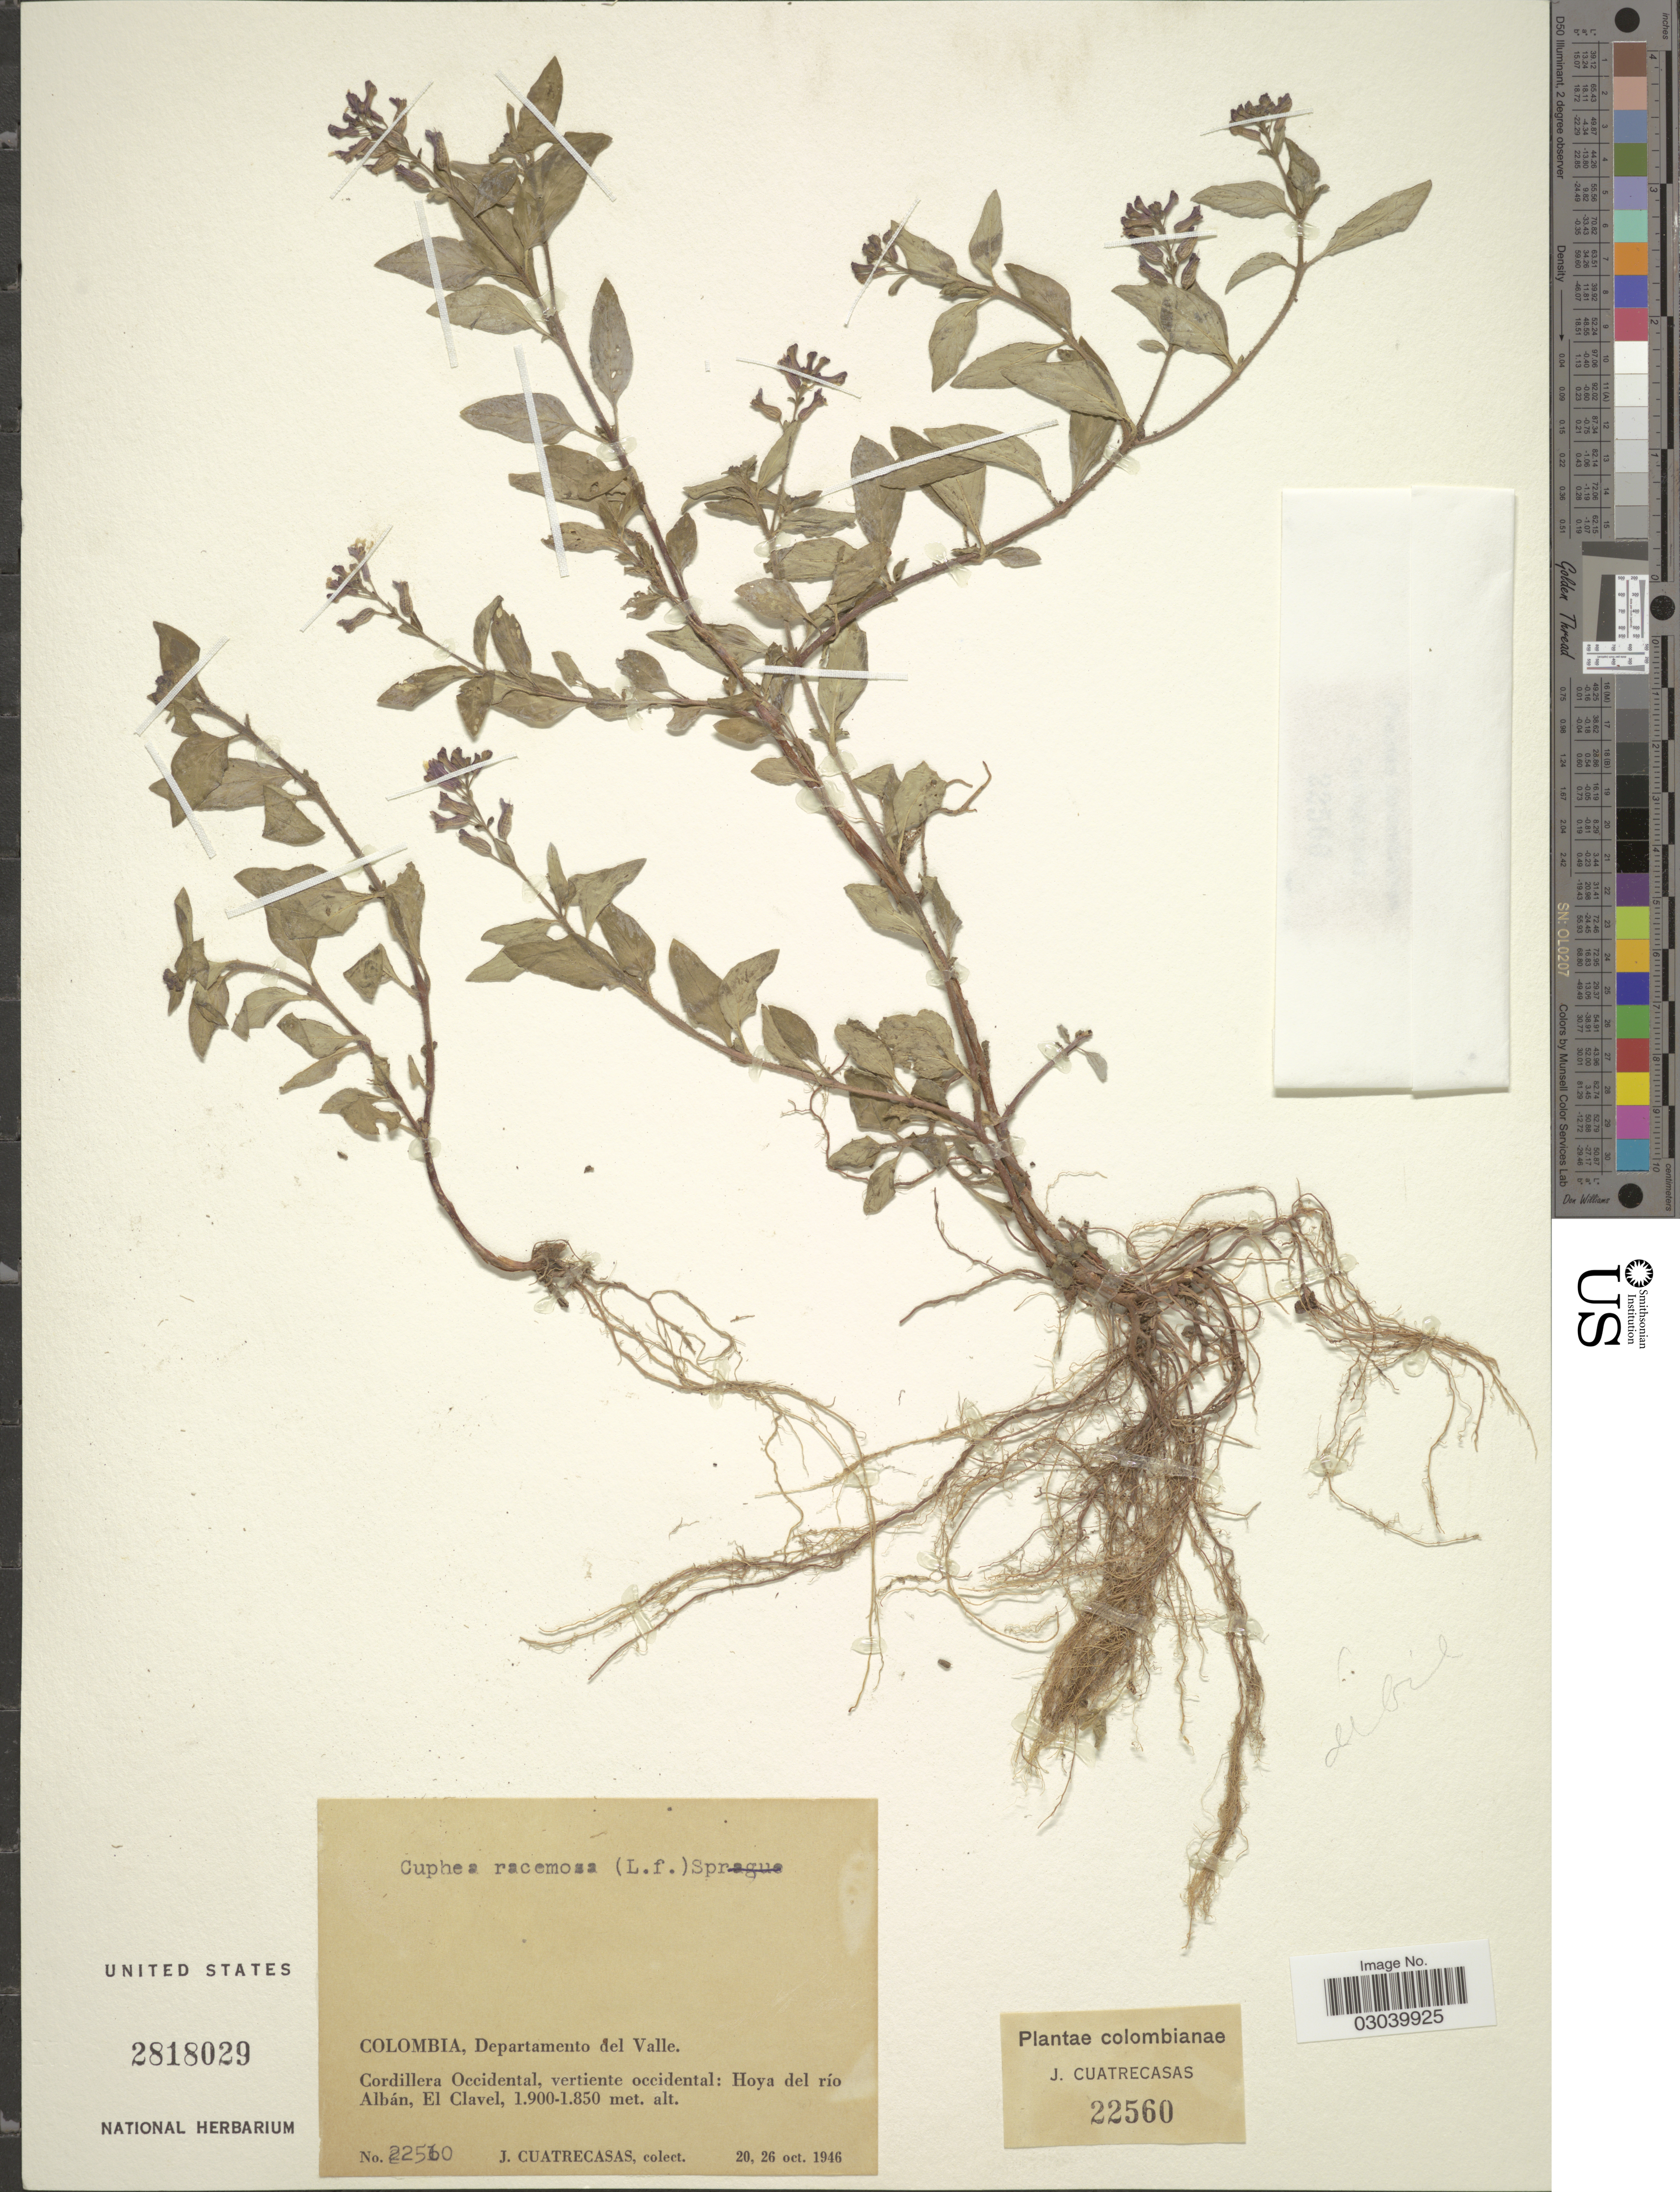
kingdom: Plantae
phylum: Tracheophyta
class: Magnoliopsida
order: Myrtales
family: Lythraceae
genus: Cuphea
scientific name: Cuphea racemosa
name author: (L. f.) Spreng.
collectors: J. Cuatrecasas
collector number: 22560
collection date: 1946-10-20/1946-10-26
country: Colombia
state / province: Valle del Cauca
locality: Departamento del Valle. Cordillera Occidental, vertiente occidental: Hoya del río Albán, El Clavel.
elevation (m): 1850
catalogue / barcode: US 2818029